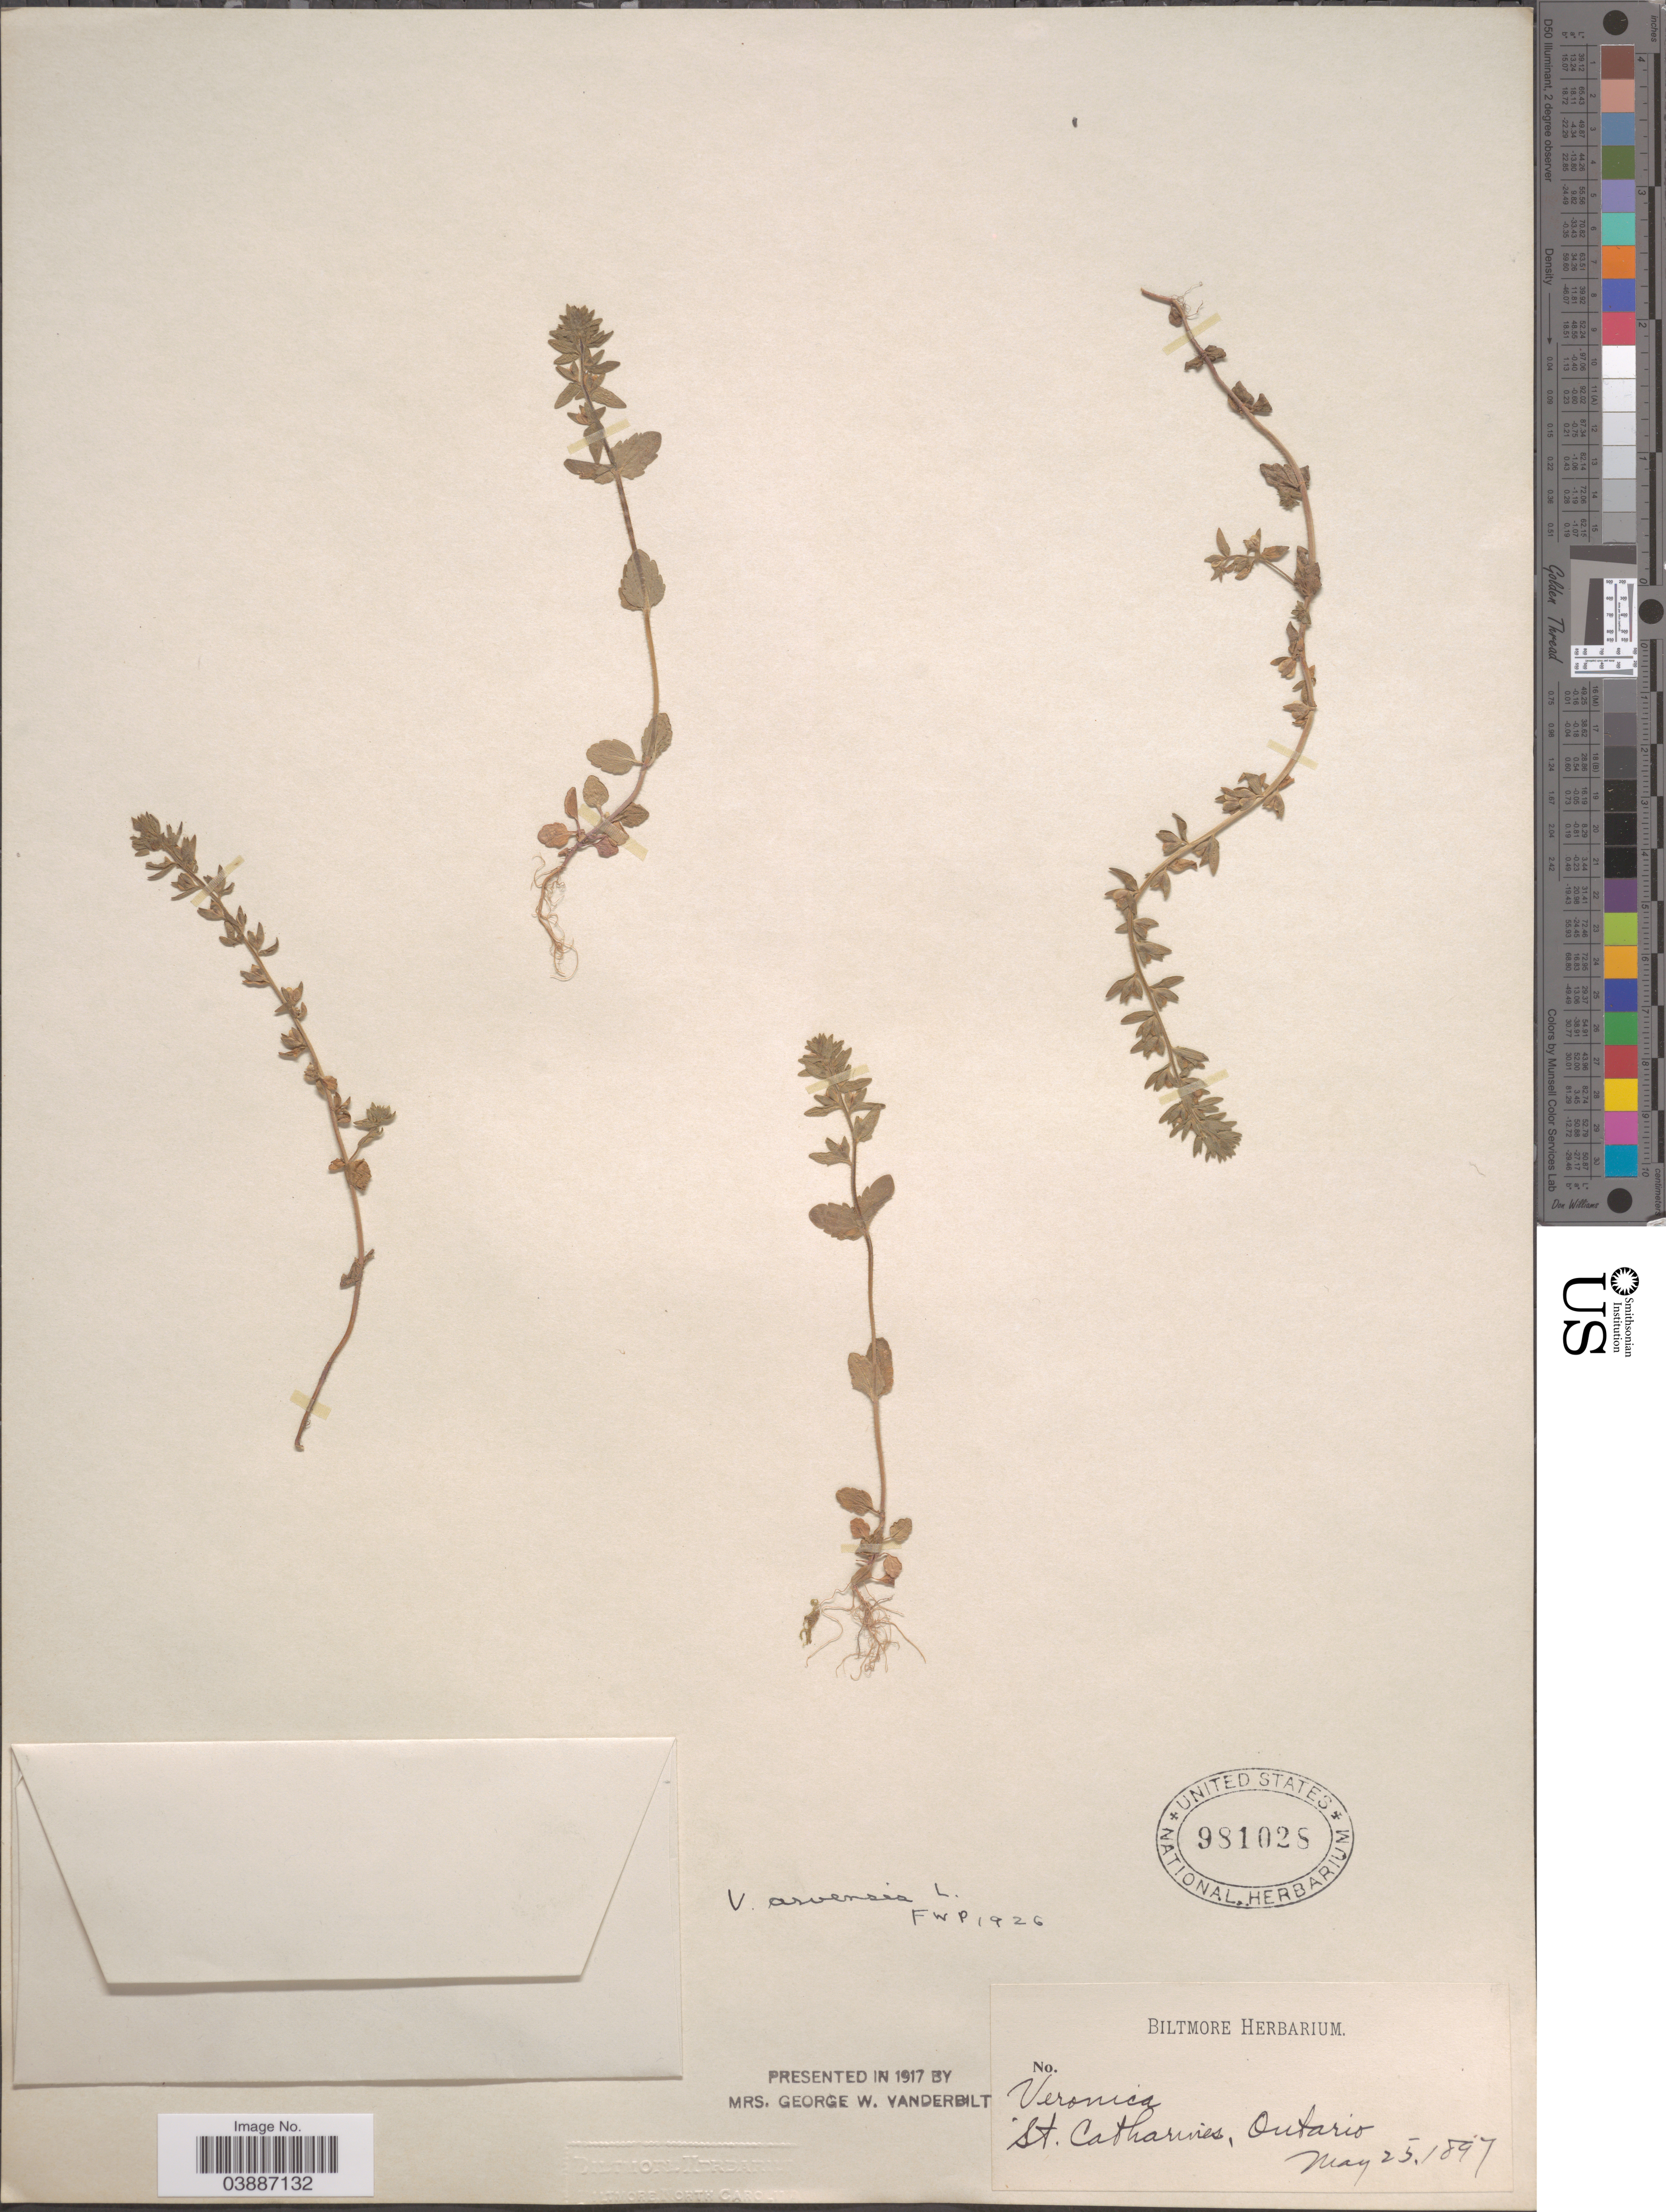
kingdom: Plantae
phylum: Tracheophyta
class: Magnoliopsida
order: Lamiales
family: Plantaginaceae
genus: Veronica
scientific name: Veronica arvensis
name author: L.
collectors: ex herb. Biltmore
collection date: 1897-05-25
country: Canada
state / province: Ontario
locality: St. Catharines.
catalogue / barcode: US 981028